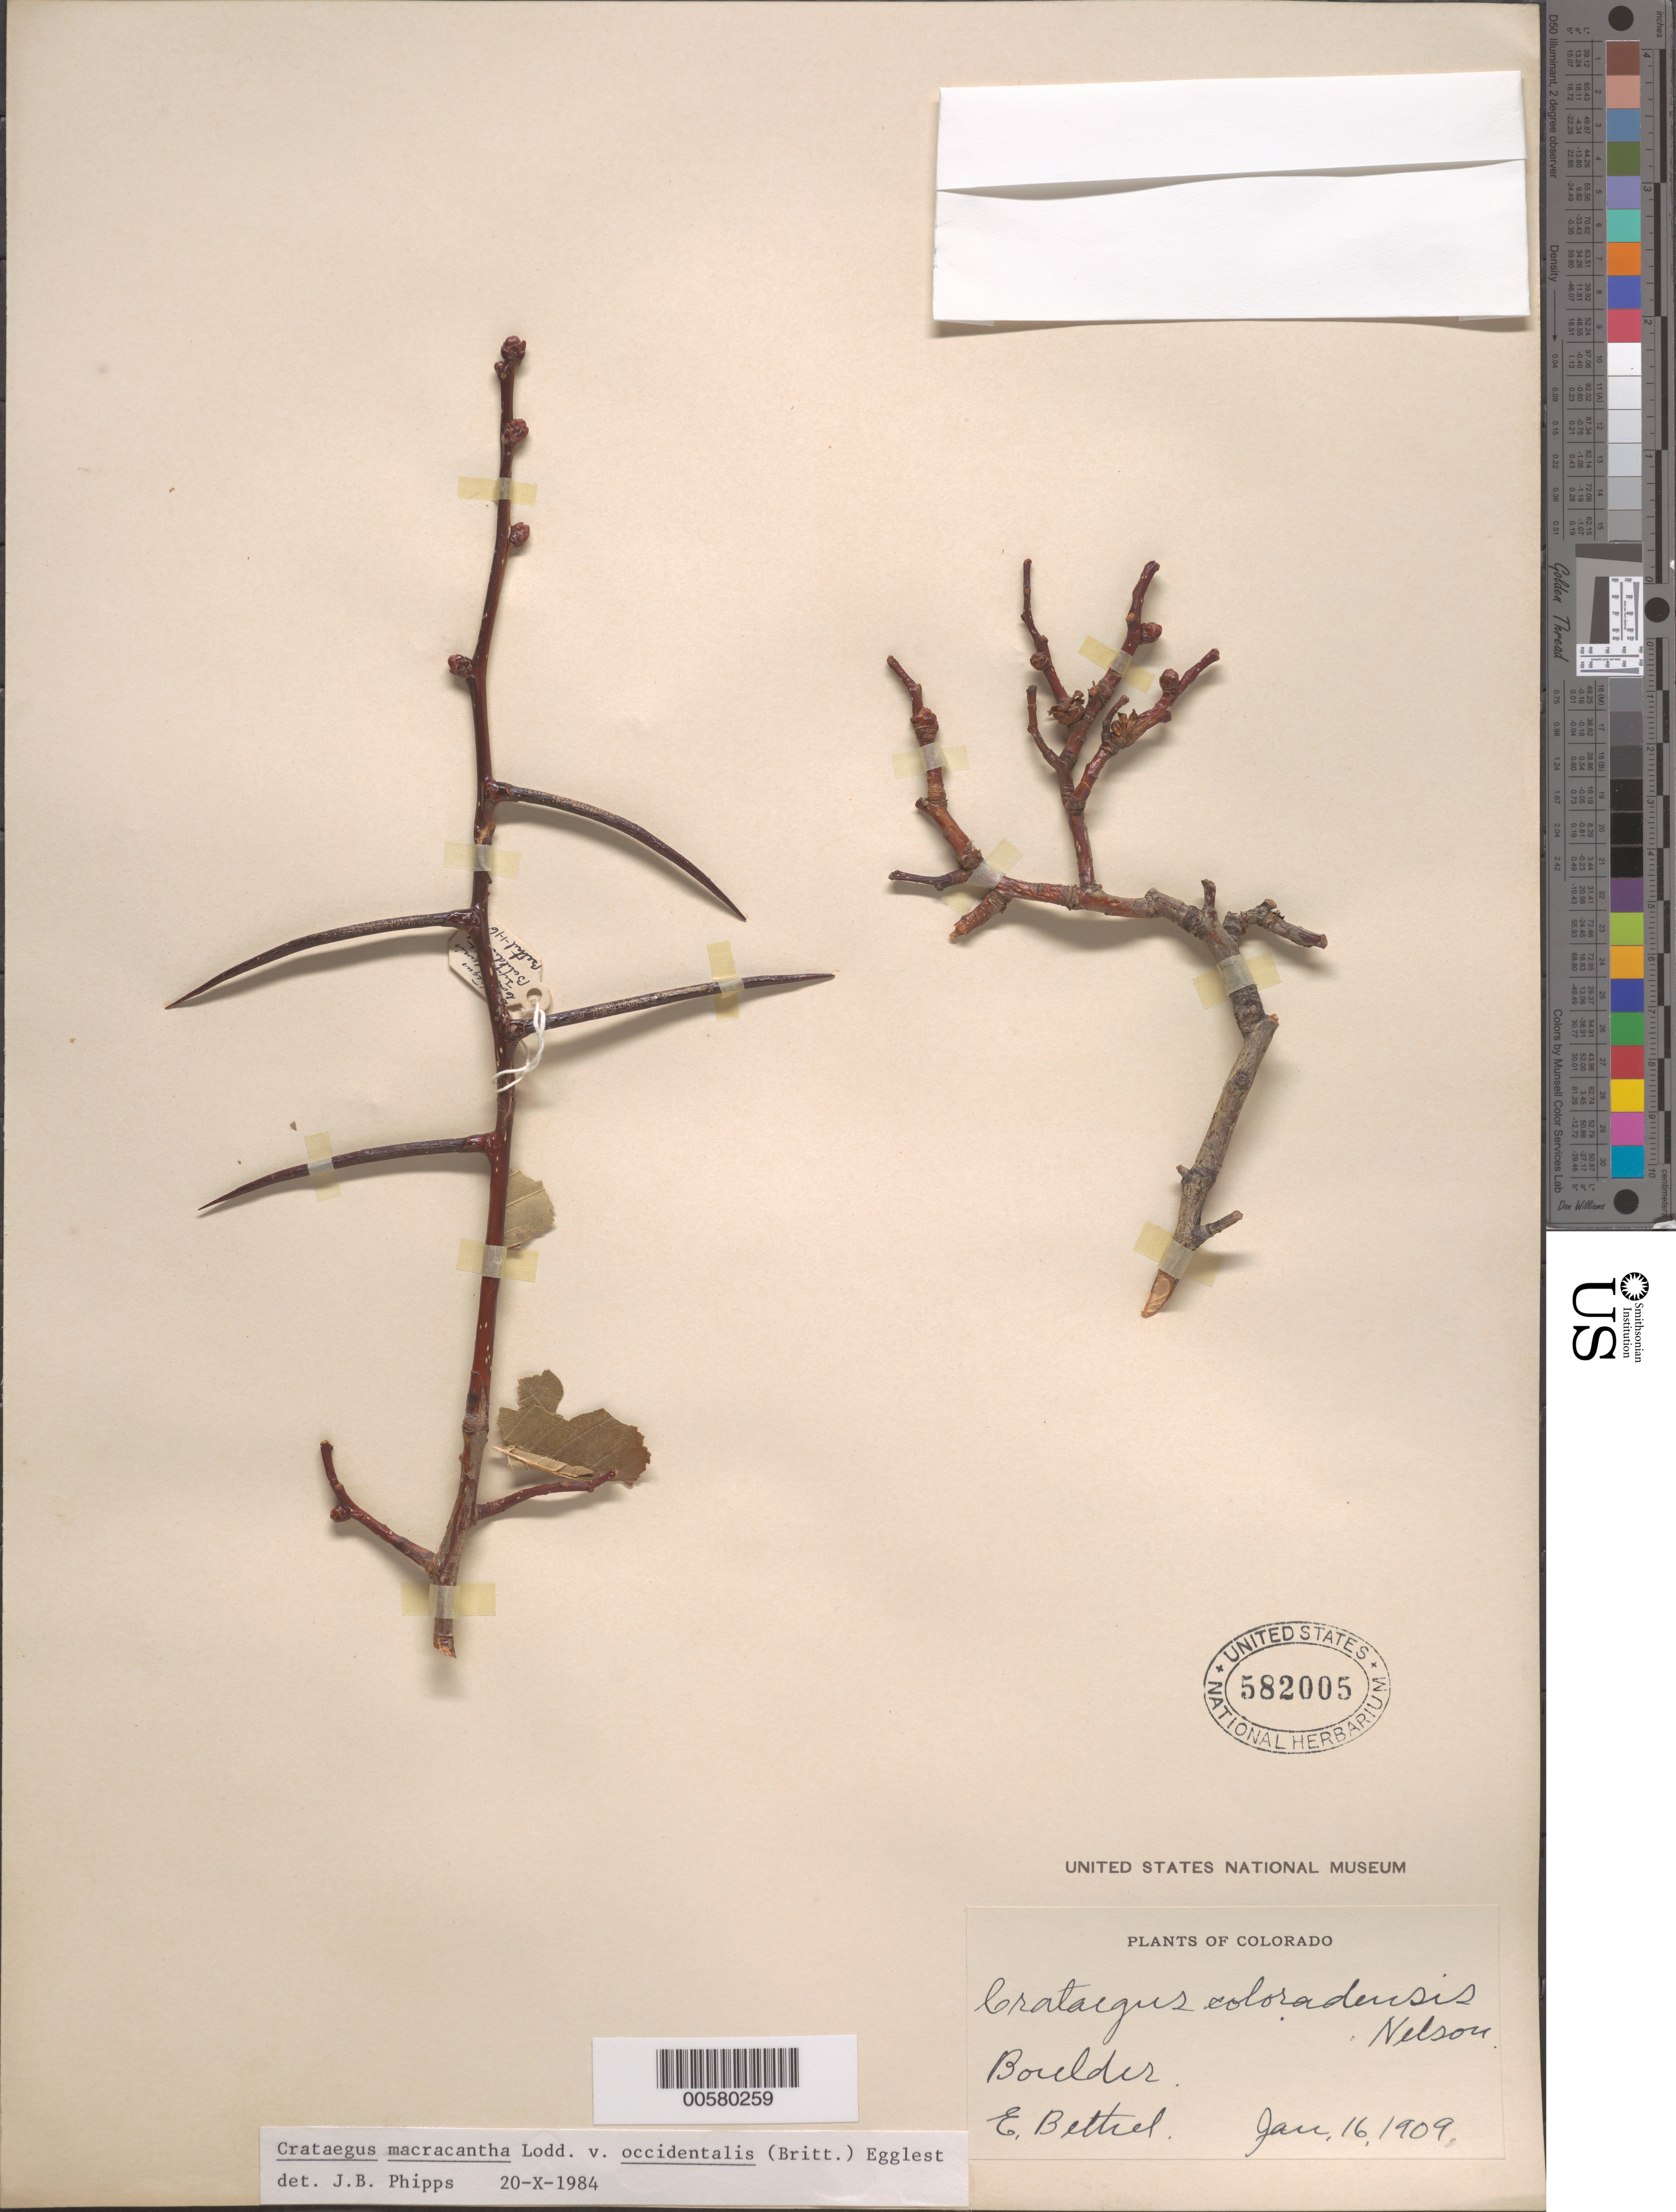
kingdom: Plantae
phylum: Tracheophyta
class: Magnoliopsida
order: Rosales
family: Rosaceae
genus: Crataegus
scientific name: Crataegus macracantha var. occidentalis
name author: (Britton) Eggl.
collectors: E. Bethel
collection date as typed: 16 Jan 1909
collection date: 1909-01-16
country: United States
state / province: Colorado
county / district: Boulder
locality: Eldorado Springs, Boulder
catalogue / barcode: US 582005